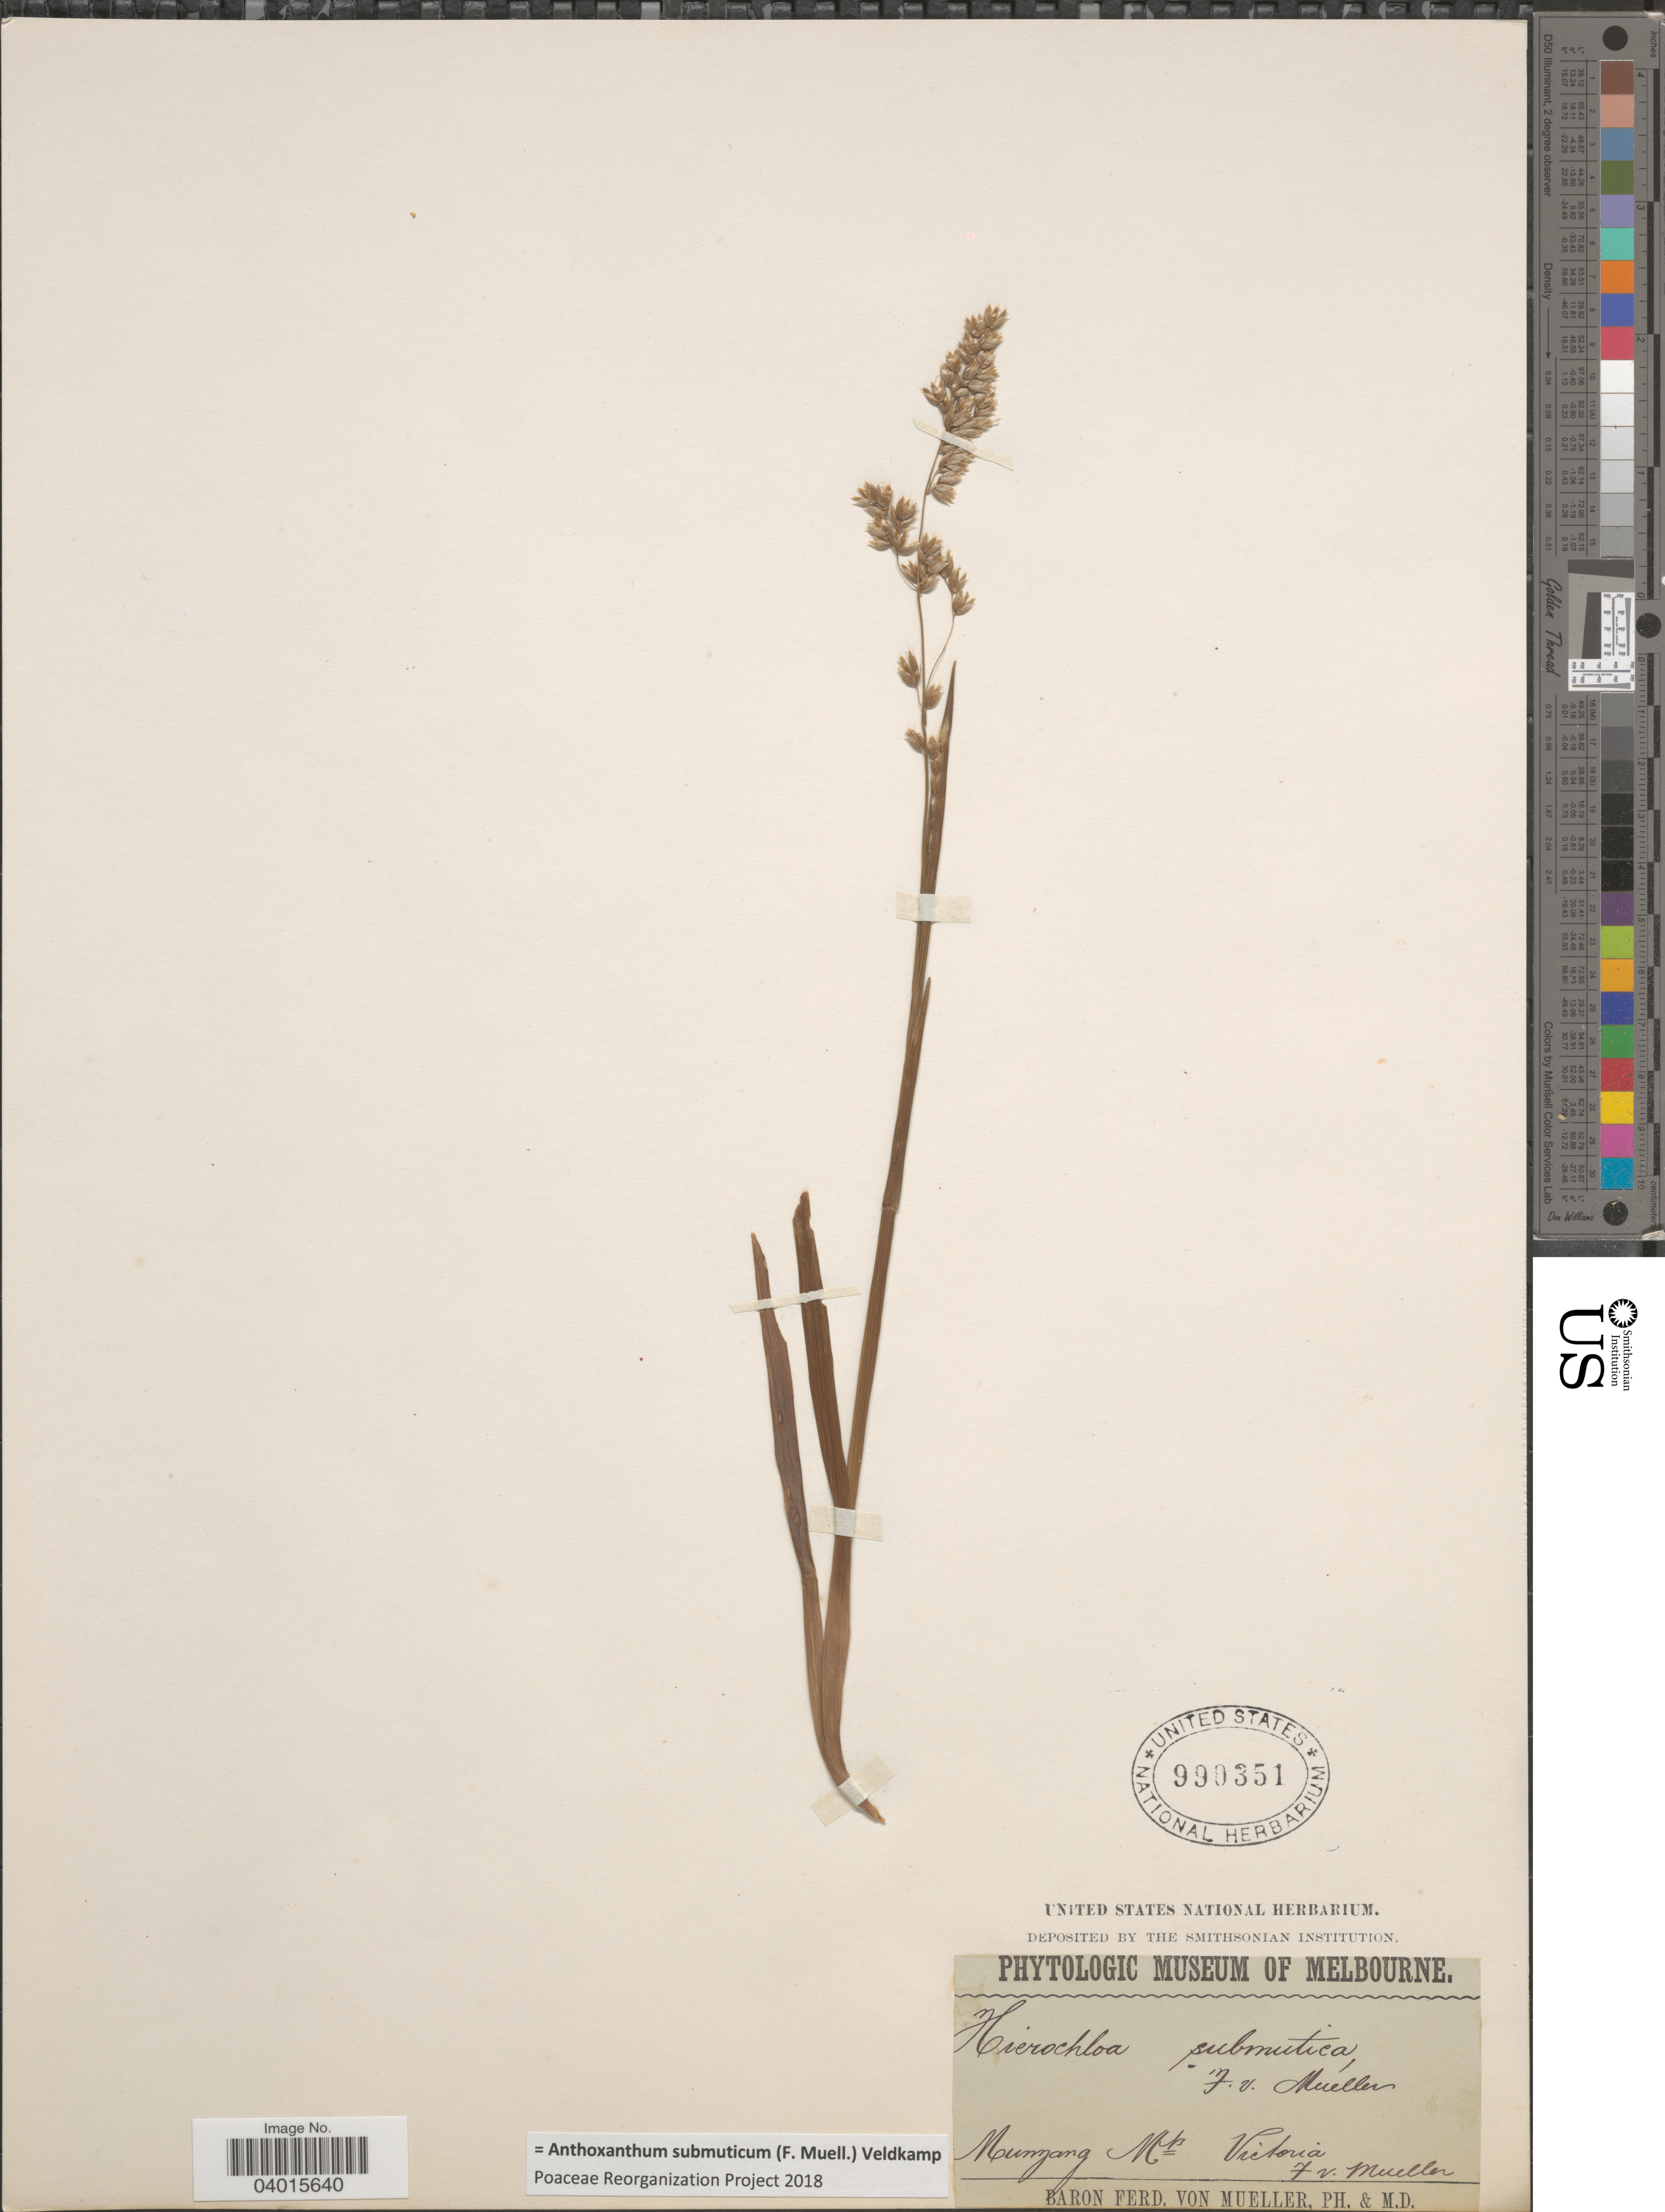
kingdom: Plantae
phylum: Tracheophyta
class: Liliopsida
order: Poales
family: Poaceae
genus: Anthoxanthum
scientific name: Anthoxanthum submuticum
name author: (F. Muell.) Veldkamp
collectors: F. Mueller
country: Australia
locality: Munjang Mts Victoria.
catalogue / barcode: US 990351